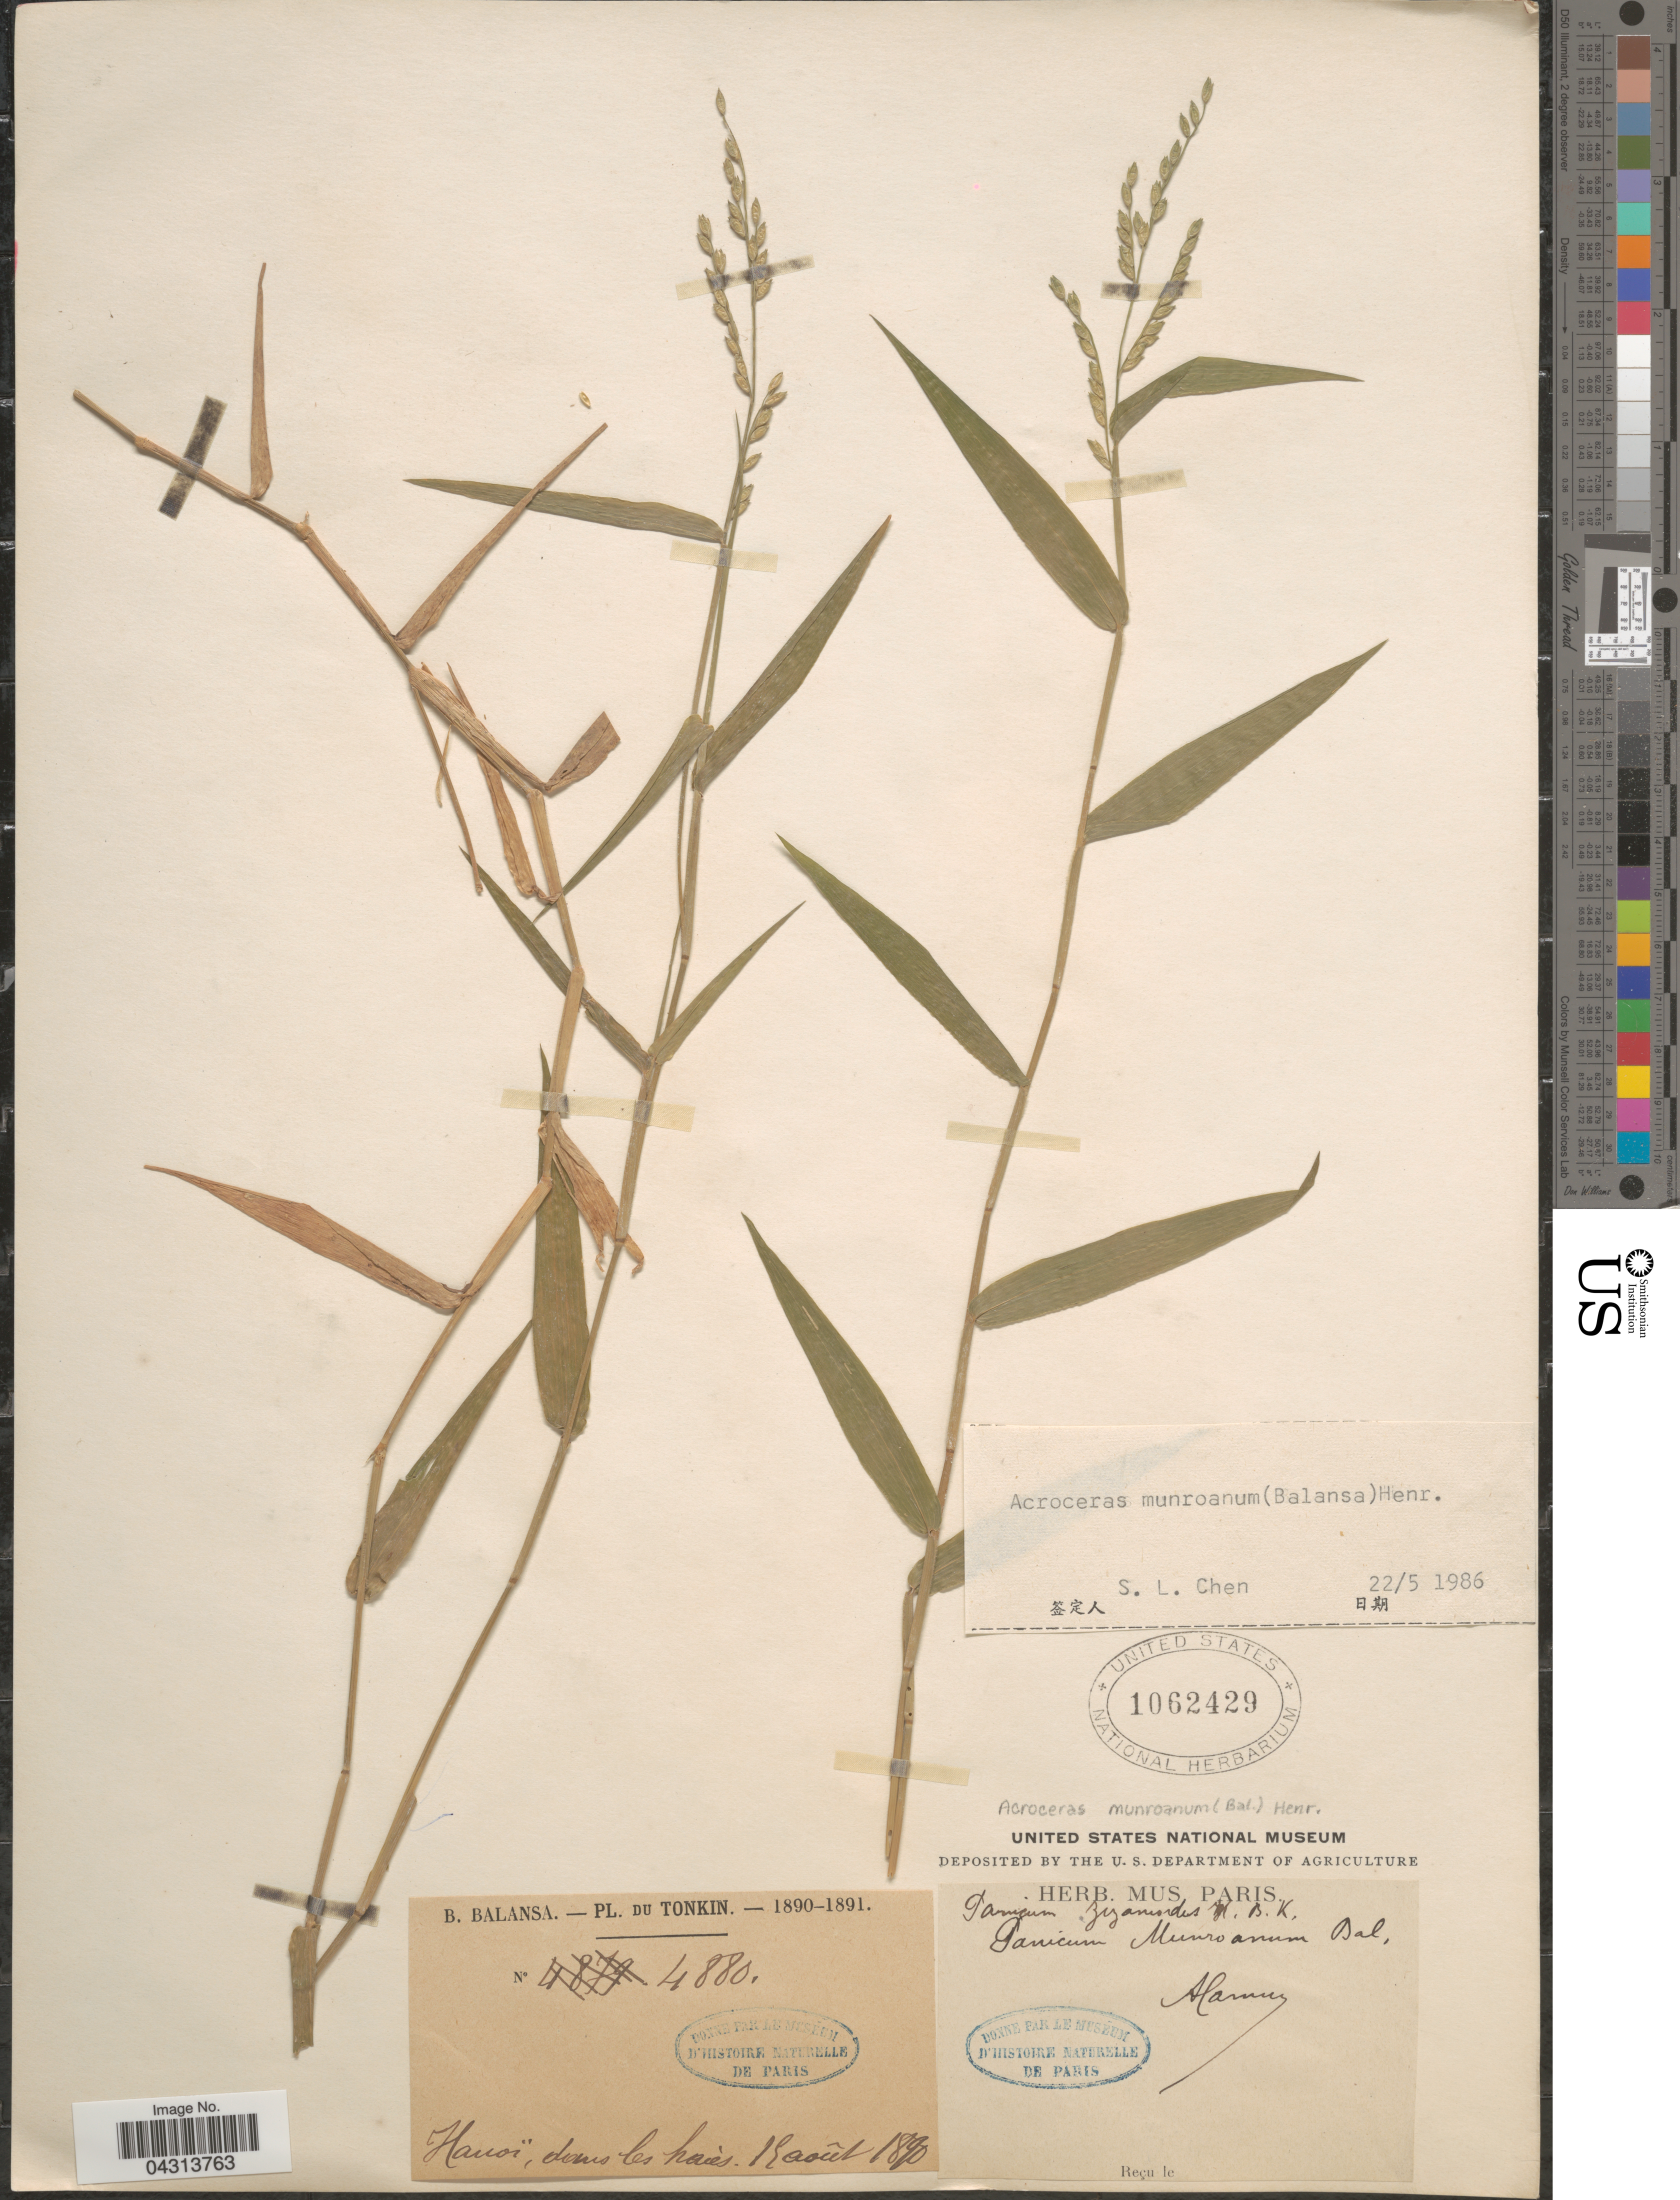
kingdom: Plantae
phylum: Tracheophyta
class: Liliopsida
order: Poales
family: Poaceae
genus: Acroceras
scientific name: Acroceras munroanum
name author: (Steud.) Henr.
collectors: B. Balansa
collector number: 4880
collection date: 1890-08-15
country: Vietnam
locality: Tonkin. Hanoï, dans les haies.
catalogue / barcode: US 1062429